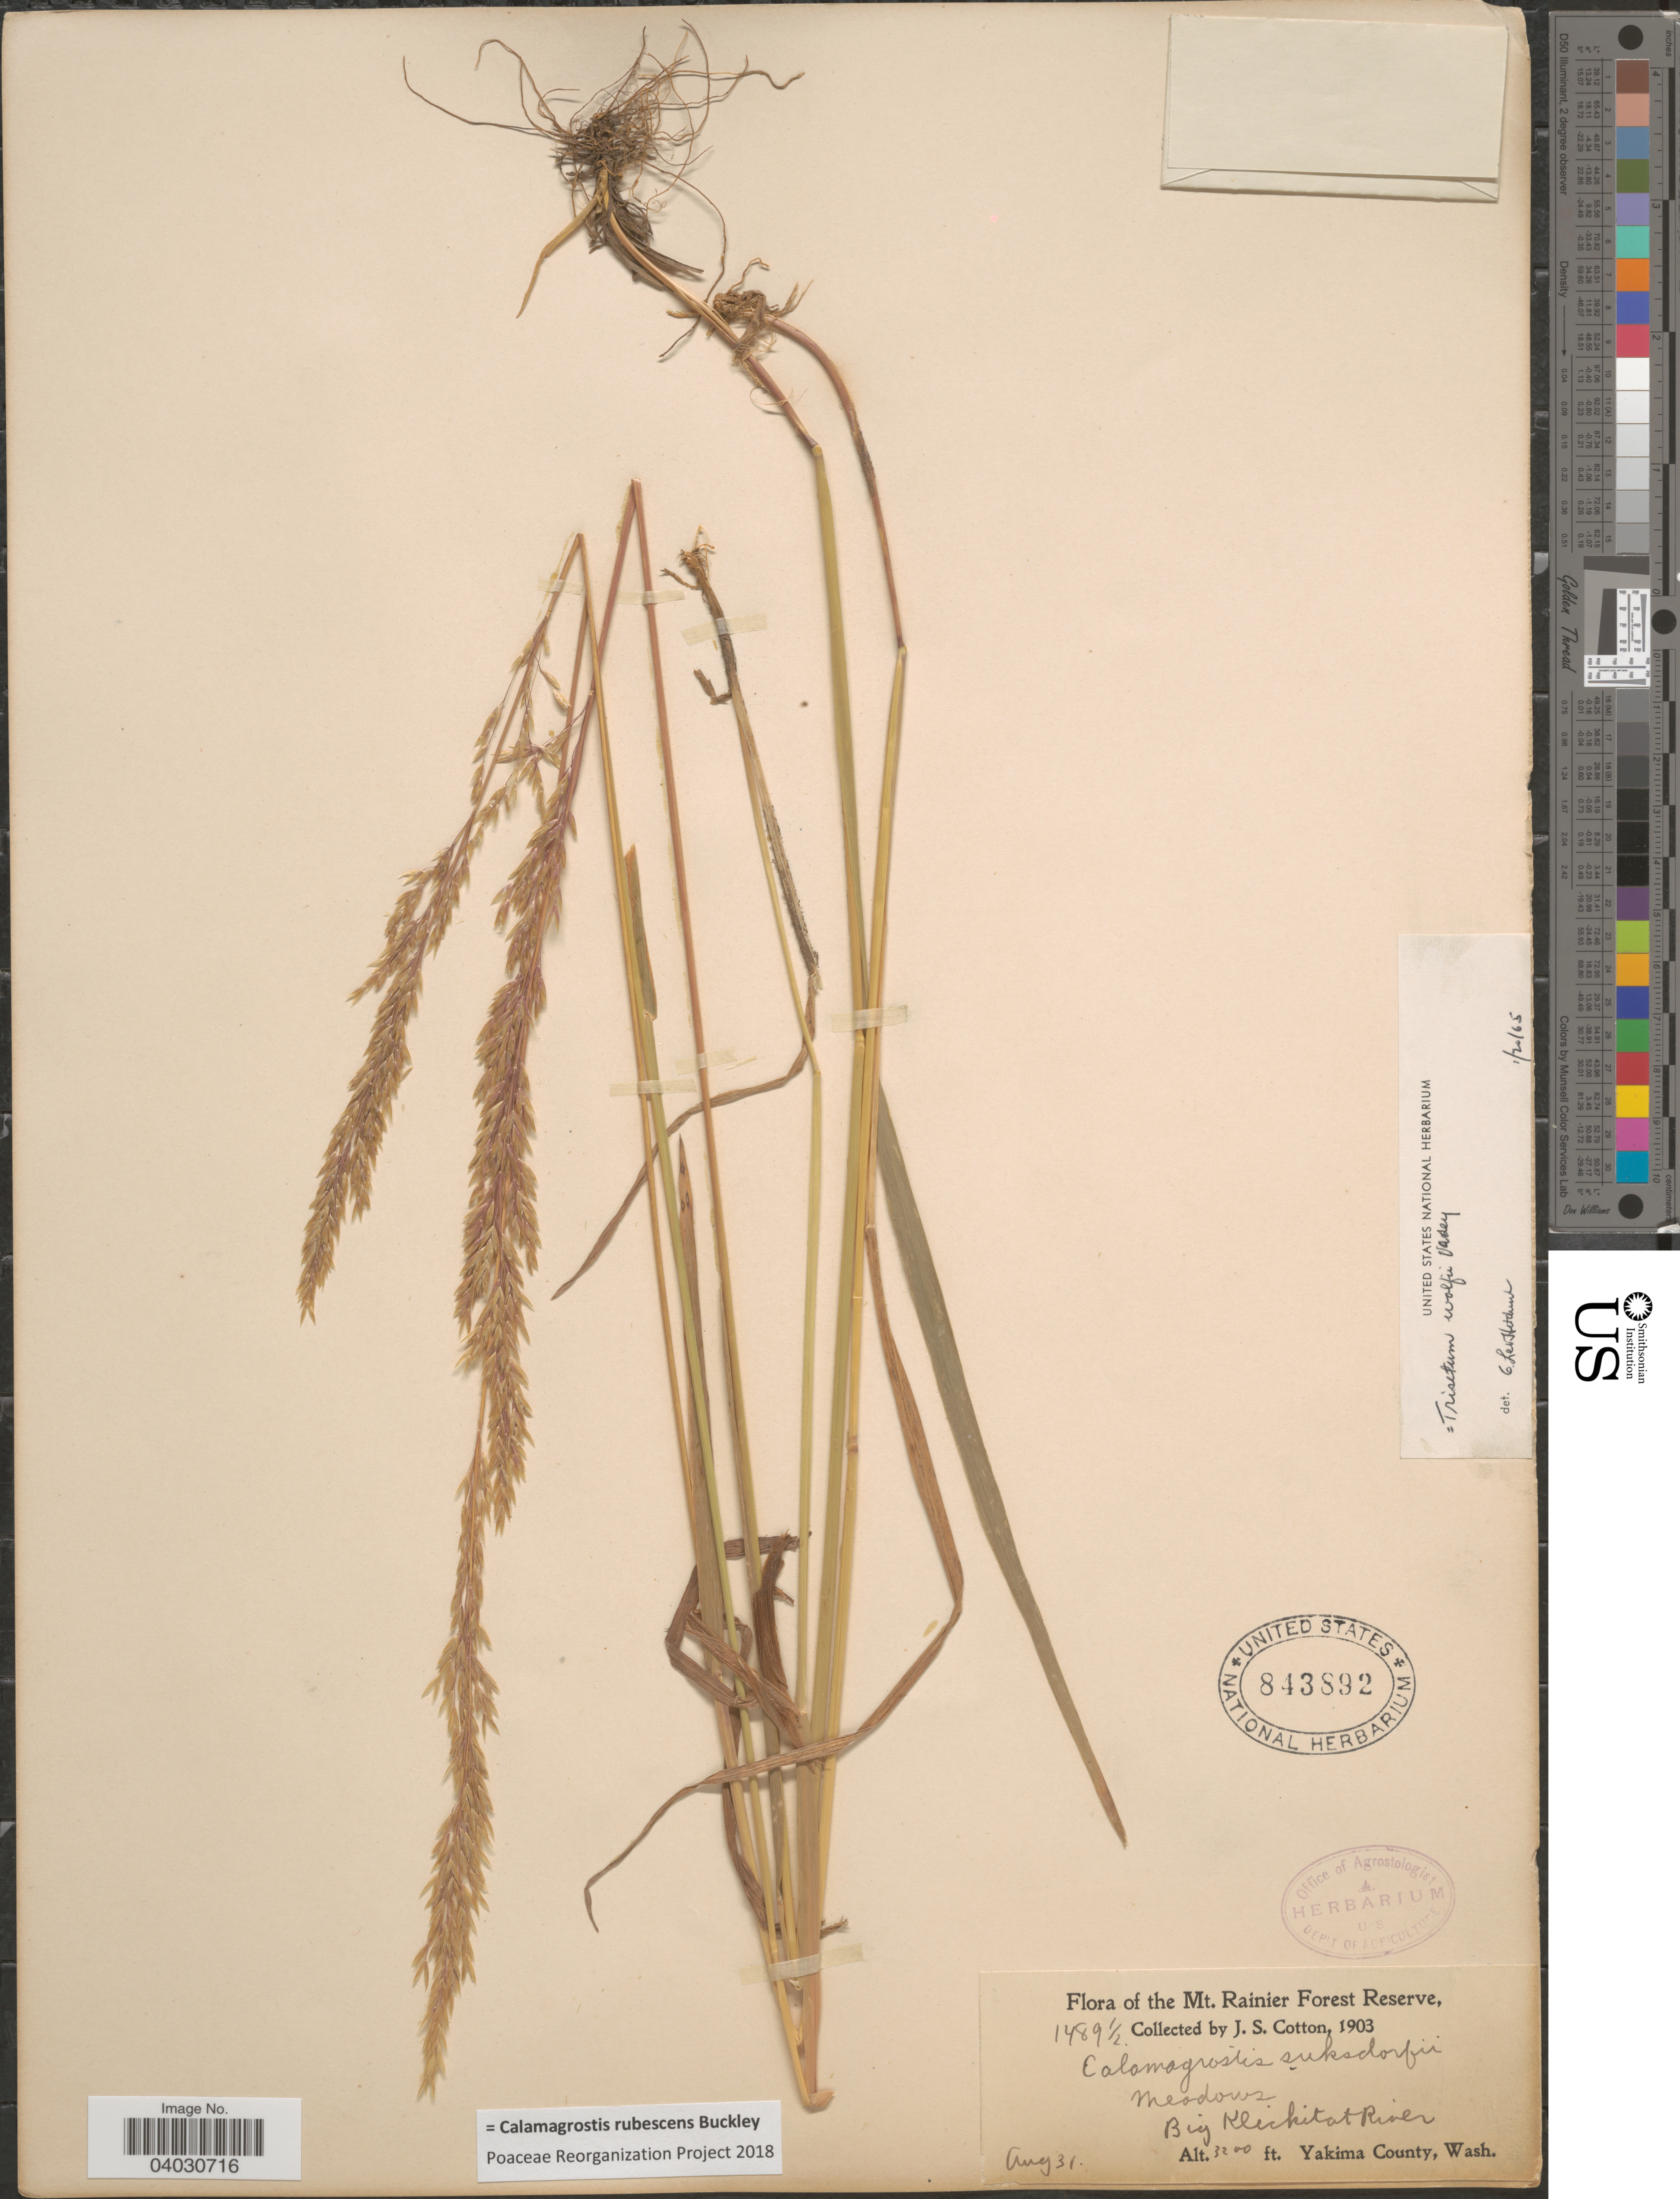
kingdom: Plantae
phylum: Tracheophyta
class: Liliopsida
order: Poales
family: Poaceae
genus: Calamagrostis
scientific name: Calamagrostis rubescens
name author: Buckley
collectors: J. S. Cotton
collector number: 1489½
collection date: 1903-08-31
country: United States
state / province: Washington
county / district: Yakima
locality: The Mt. Rainier Forest Reserve. Big Klickitat River. Yakima County.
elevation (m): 975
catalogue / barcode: US 843892